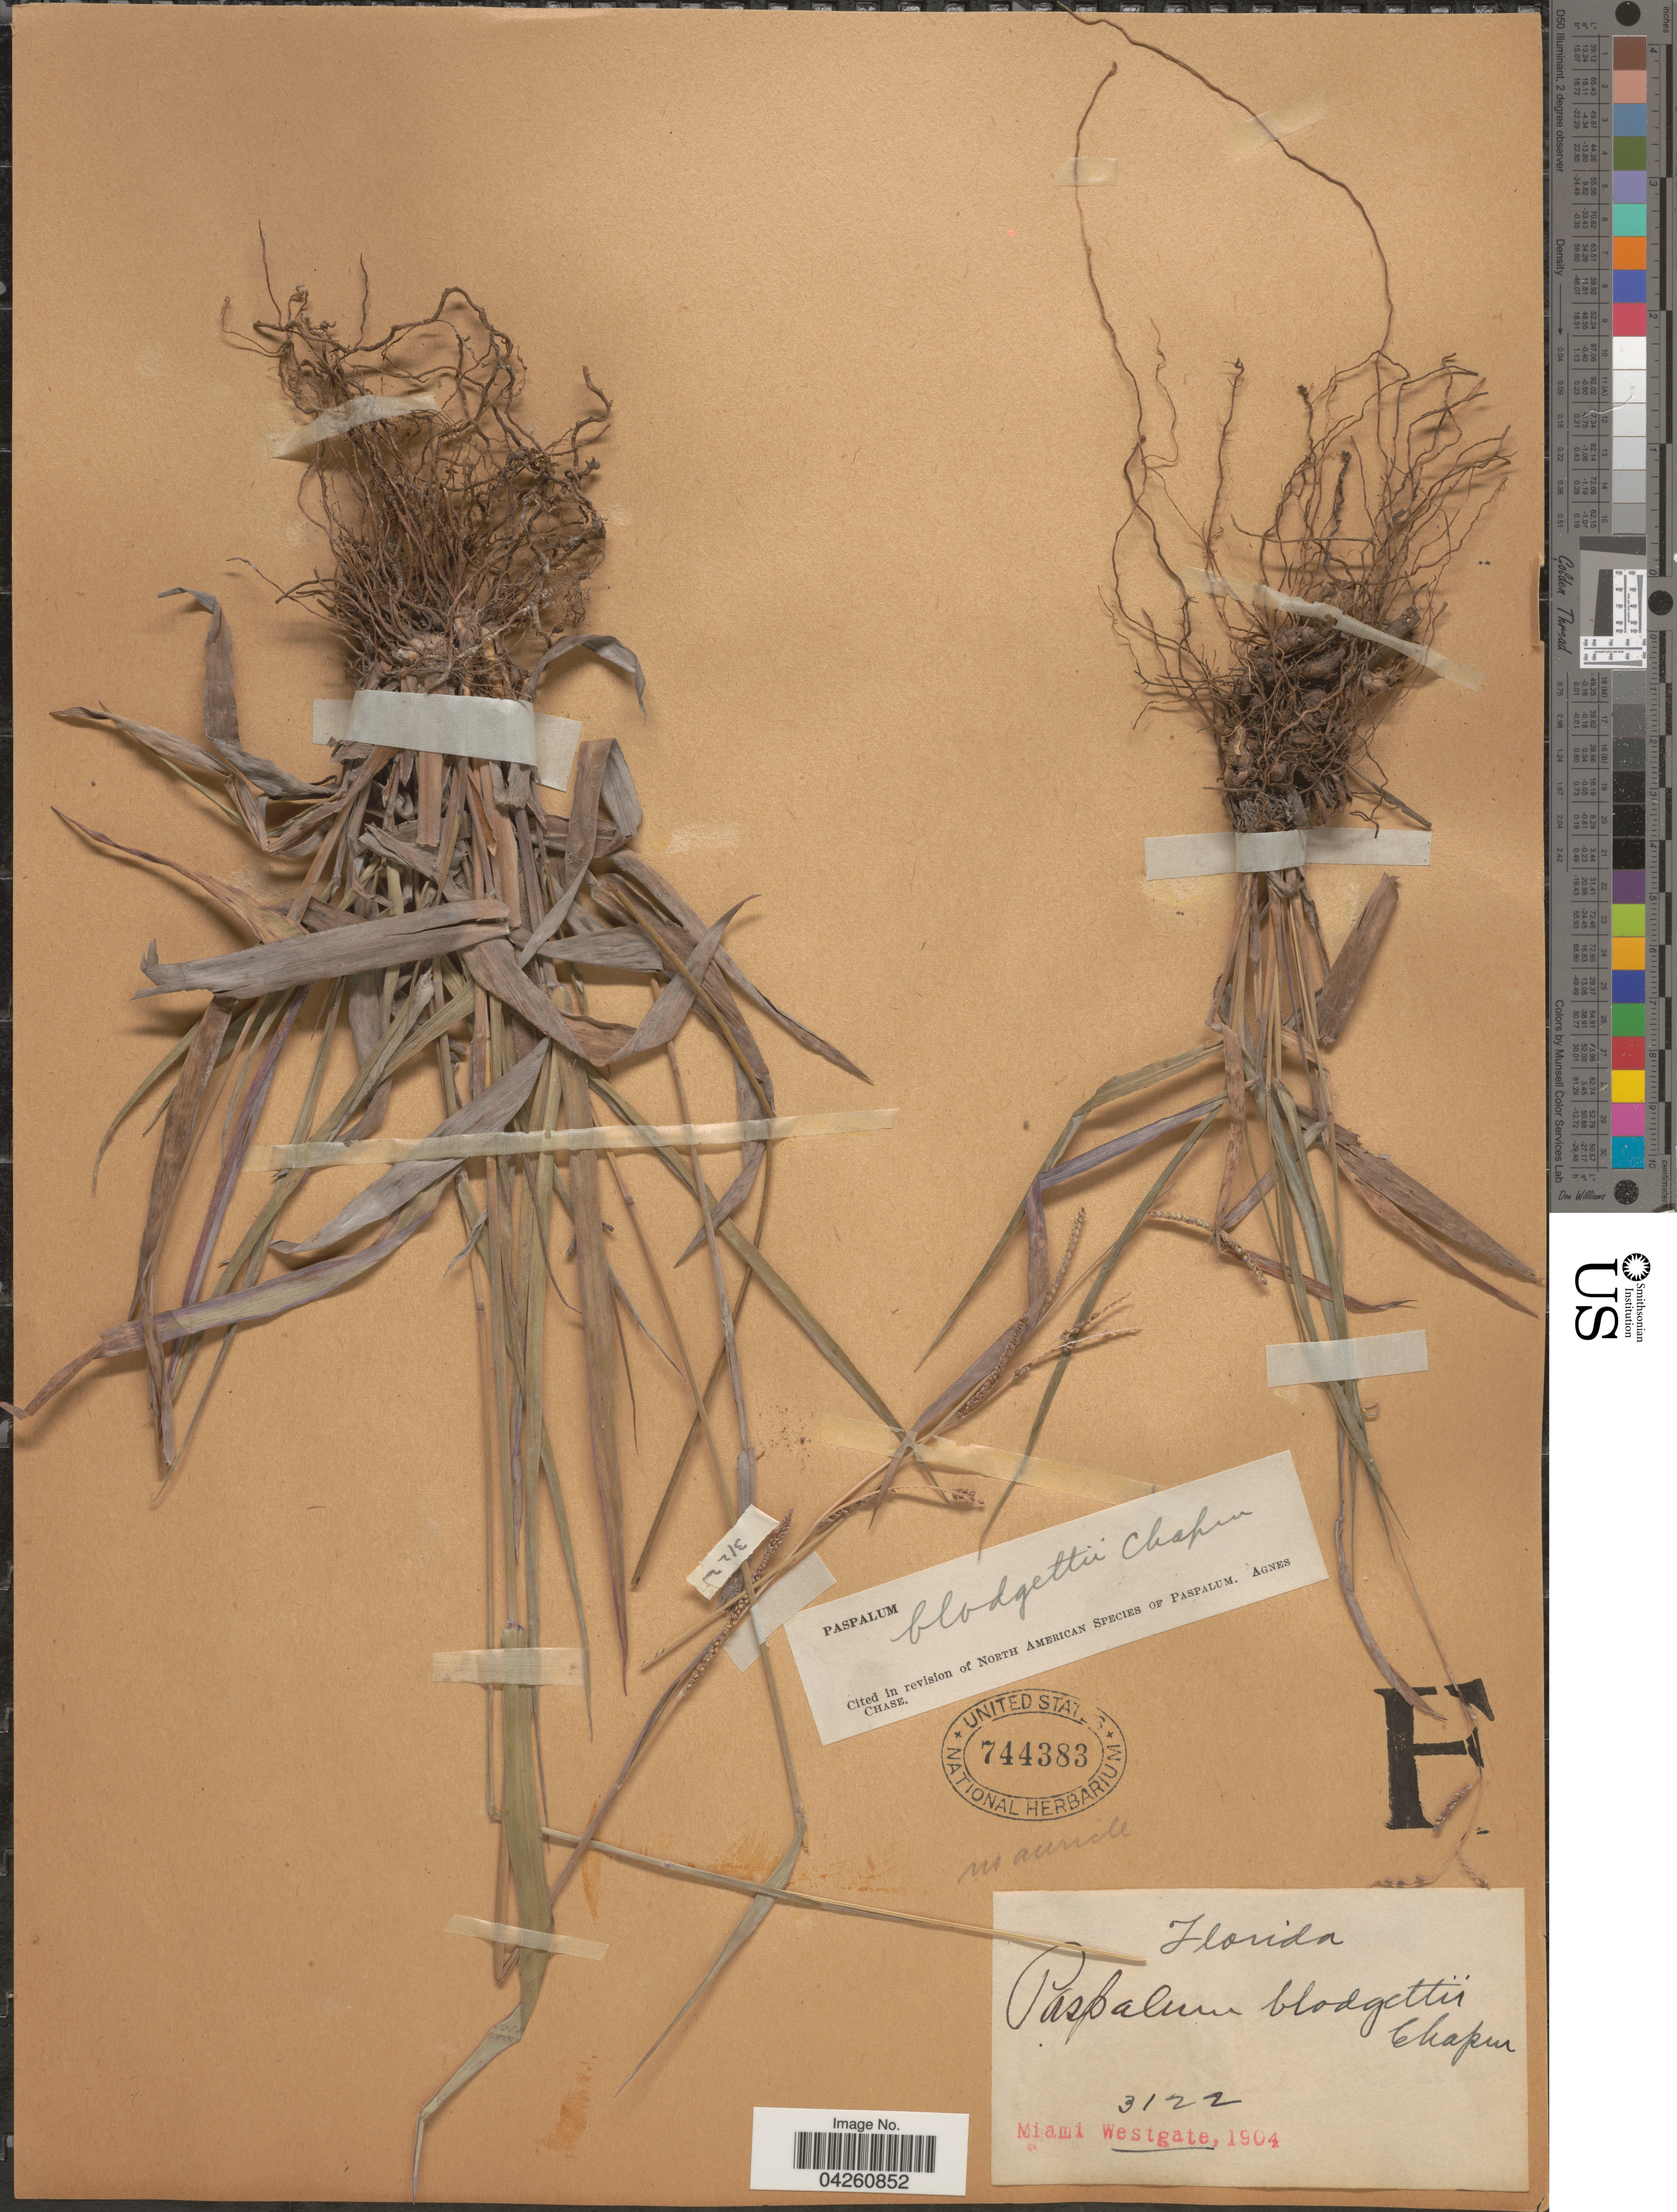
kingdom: Plantae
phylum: Tracheophyta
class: Liliopsida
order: Poales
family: Poaceae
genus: Paspalum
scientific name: Paspalum blodgettii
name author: Chapm.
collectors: -. Westgate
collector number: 3122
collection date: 1904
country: United States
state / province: Florida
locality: Miami.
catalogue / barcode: US 744383